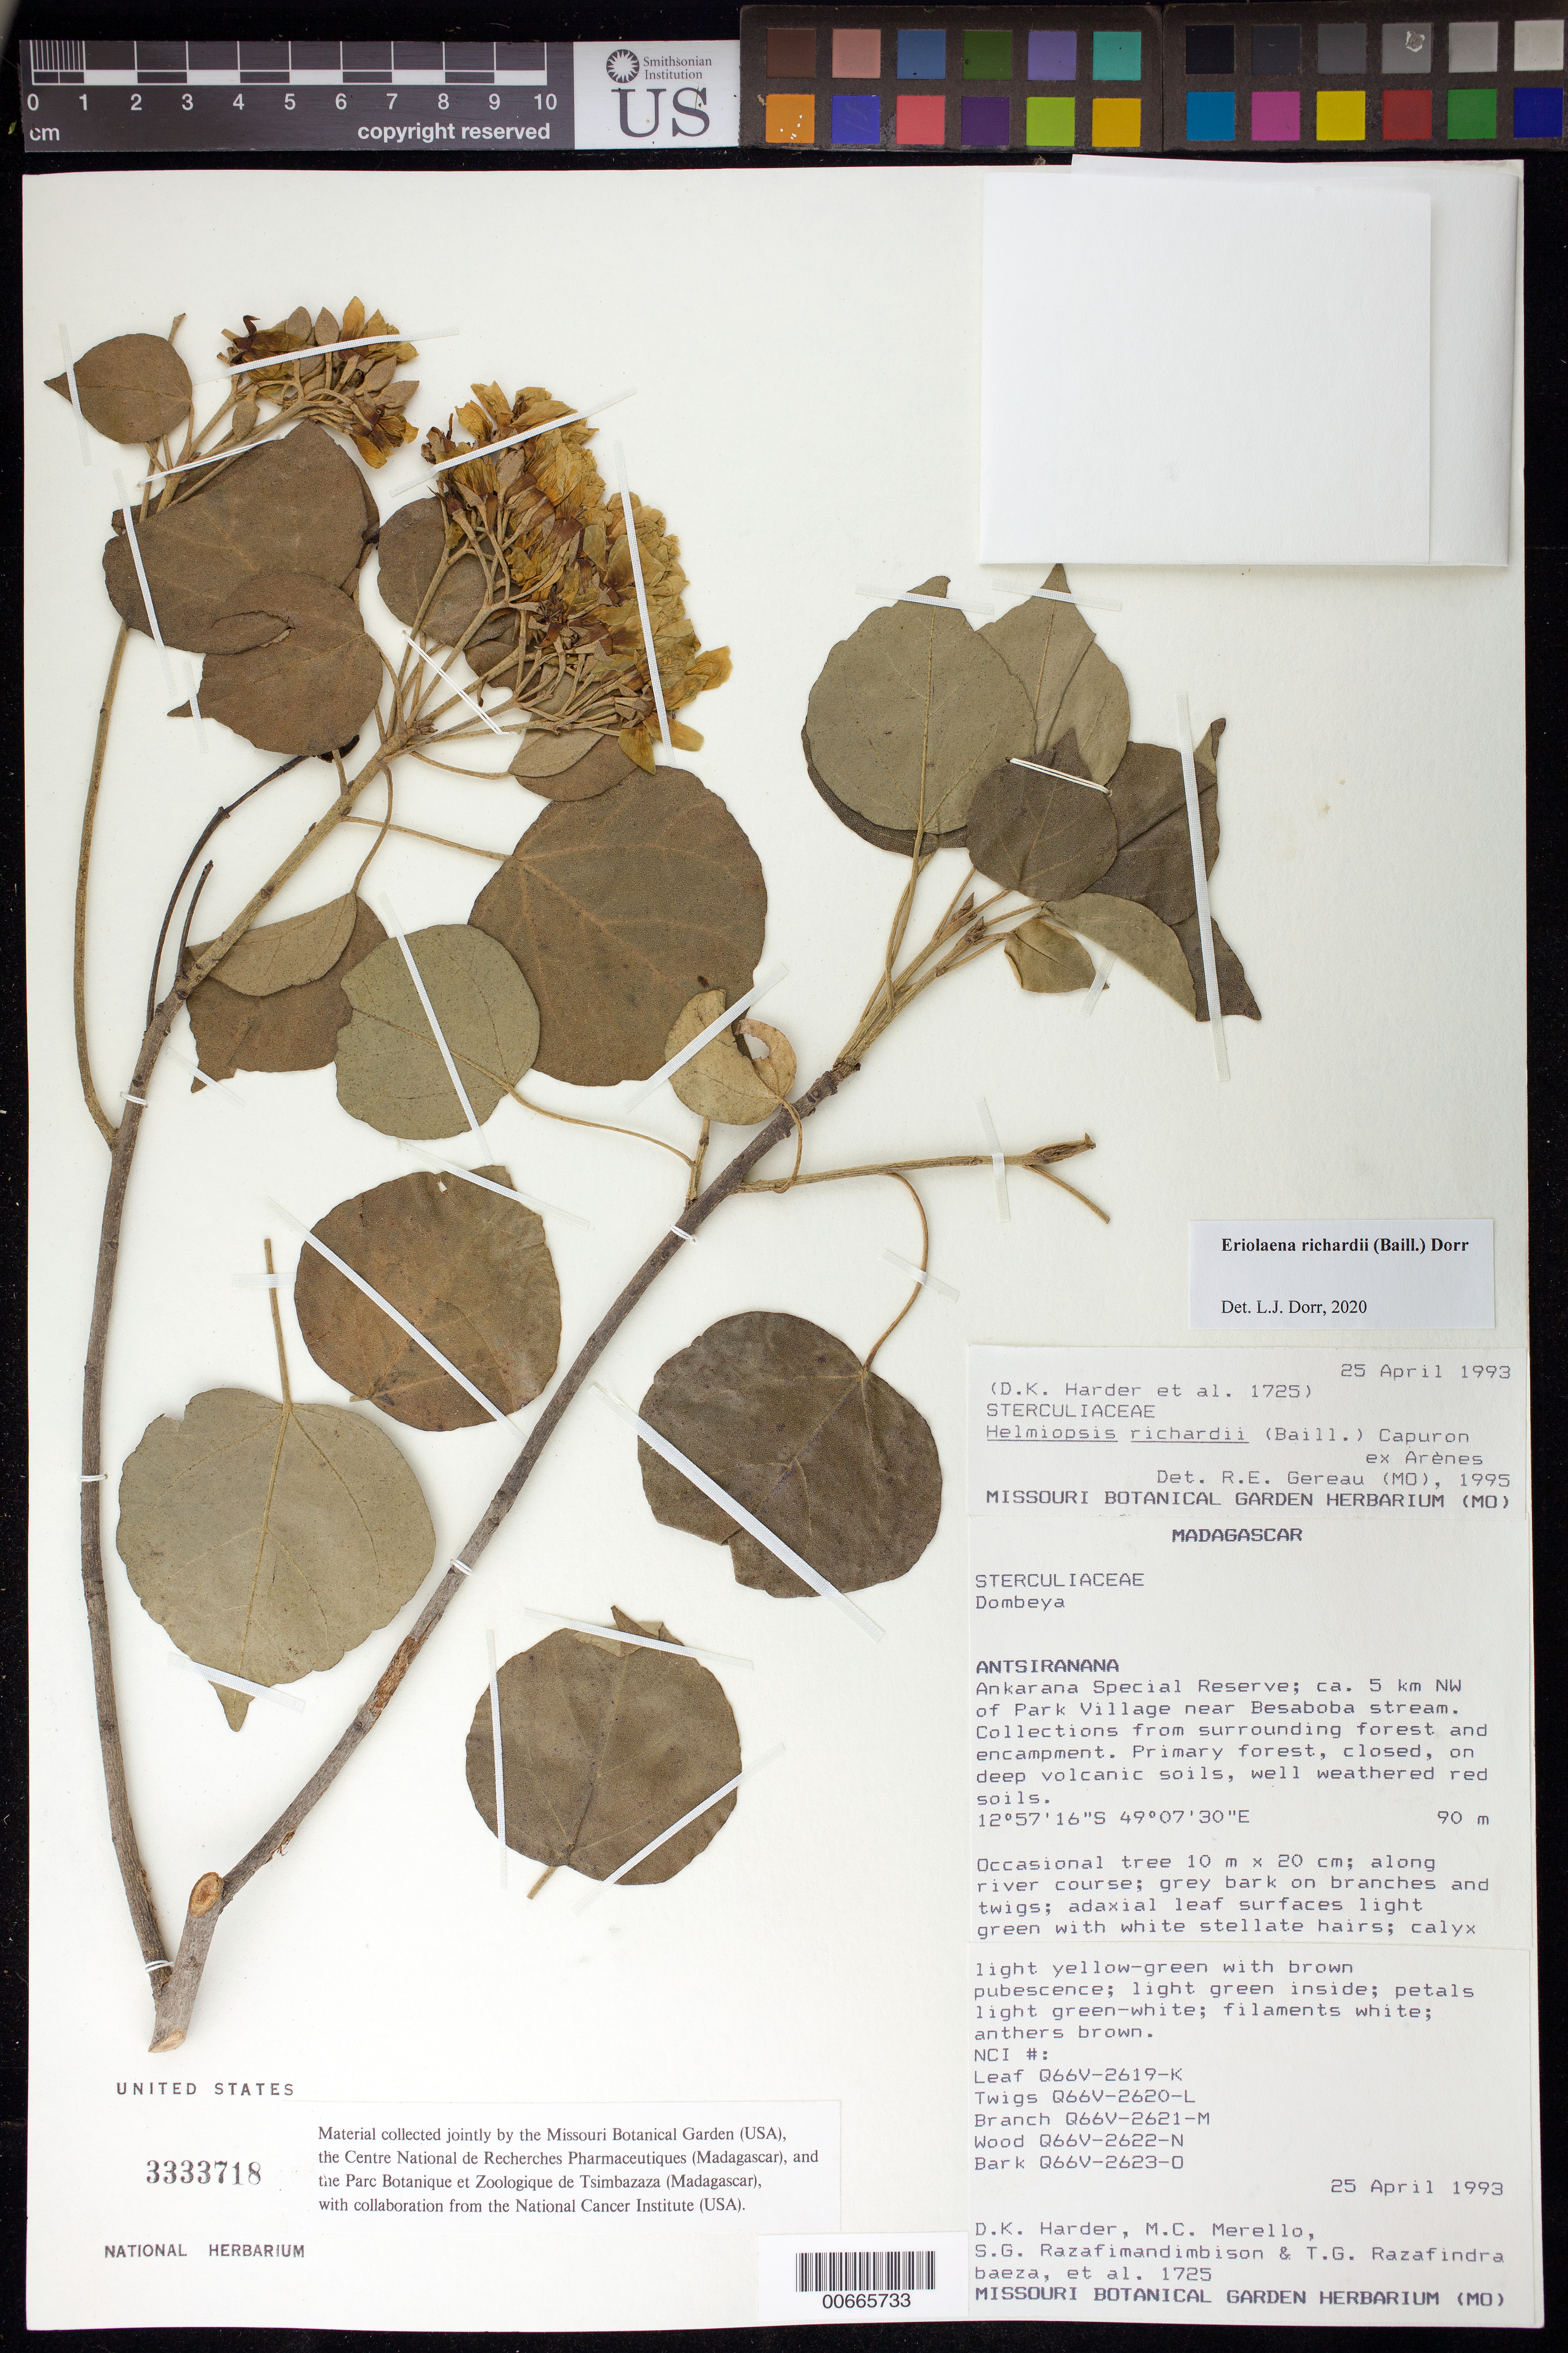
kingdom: Plantae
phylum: Tracheophyta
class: Magnoliopsida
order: Malvales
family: Malvaceae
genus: Eriolaena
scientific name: Eriolaena richardii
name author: (Baill.) Dorr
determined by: Dorr, L. J., (BOT), Smithsonian Institution - National Museum of Natural History (UNITED STATES)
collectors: D. Harder & et al.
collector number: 1725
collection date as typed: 25 Apr 1993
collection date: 1993-04-25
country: Madagascar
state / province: Diana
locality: Ankarana Special Reserve; ca. 5 km NW of Park Villalge near Besaboba stream. Surrounding forest and encampment.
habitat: Primary forest, closed, on deep volcanic soils, well weathered red soils.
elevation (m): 90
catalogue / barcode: US 3333718-2